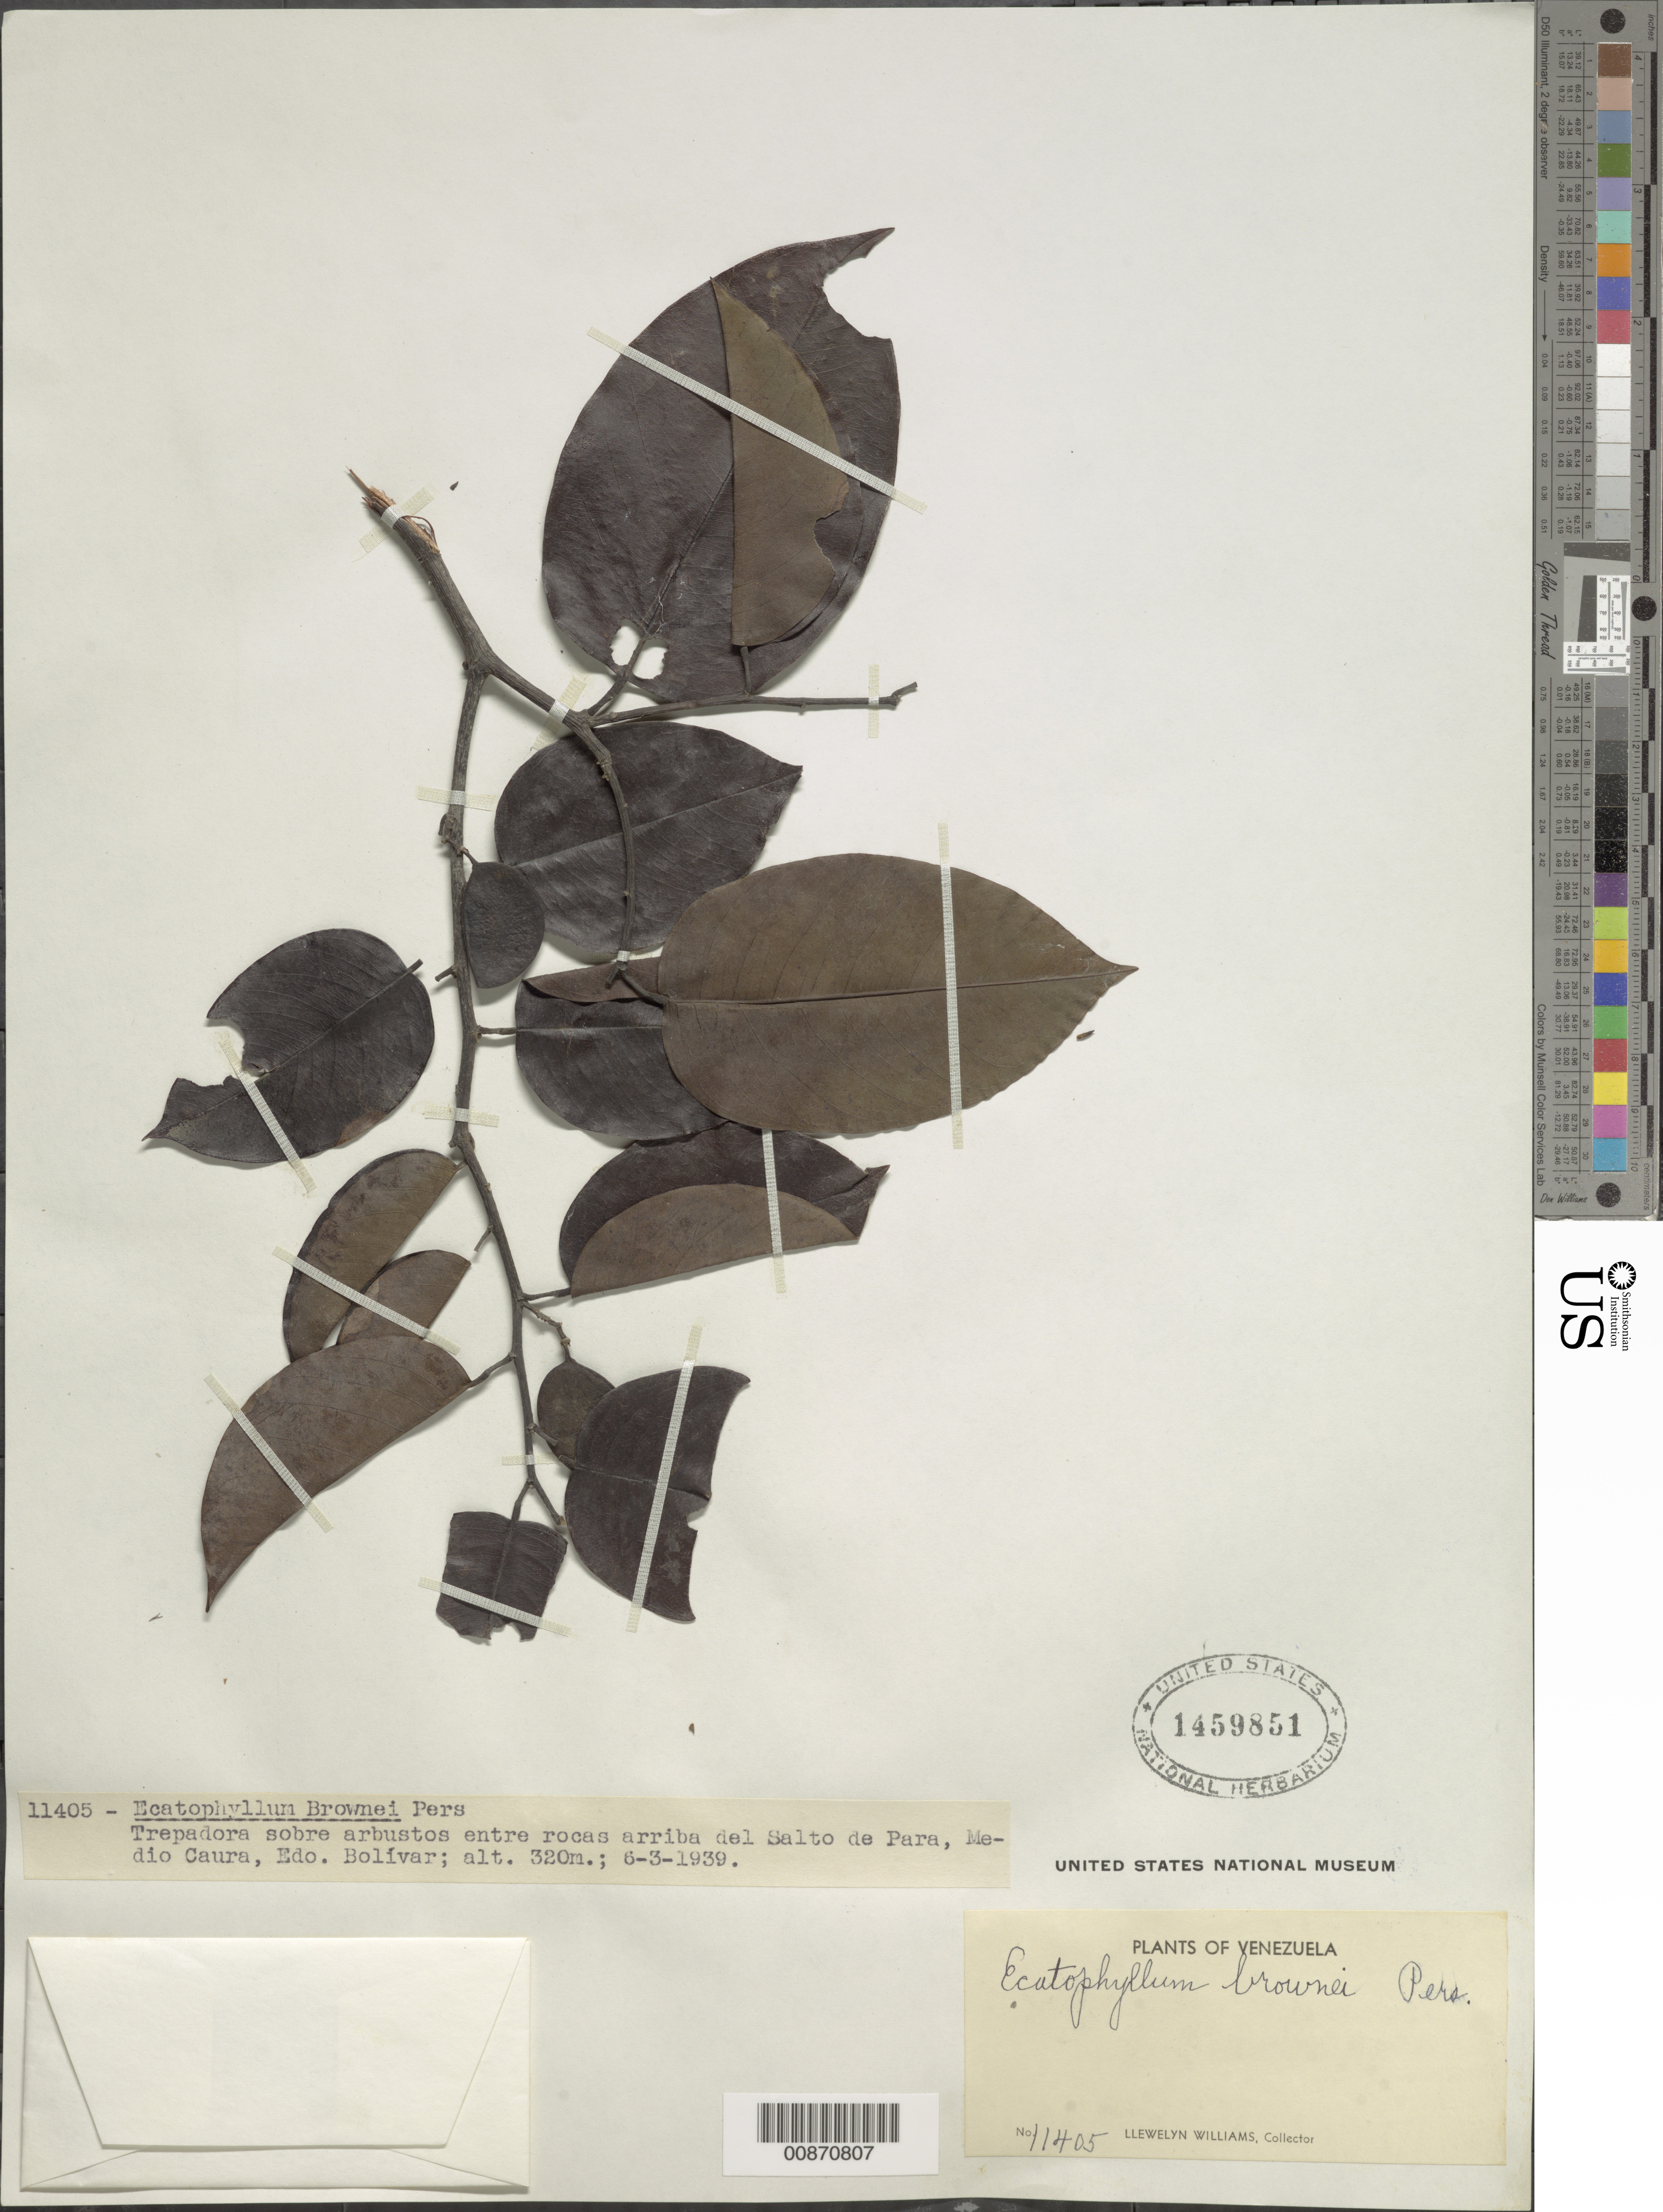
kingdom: Plantae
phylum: Tracheophyta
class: Magnoliopsida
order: Fabales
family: Fabaceae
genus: Dalbergia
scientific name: Dalbergia brownei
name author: (Jacq.) Schinz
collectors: Ll. Williams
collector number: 11405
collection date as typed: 6-Mar-39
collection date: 1939-03-06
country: Venezuela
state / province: Bolívar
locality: Salto de Para, Medio Caura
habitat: Sobre arbustos entre rocas arriba del salto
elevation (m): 320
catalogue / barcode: US 1459851